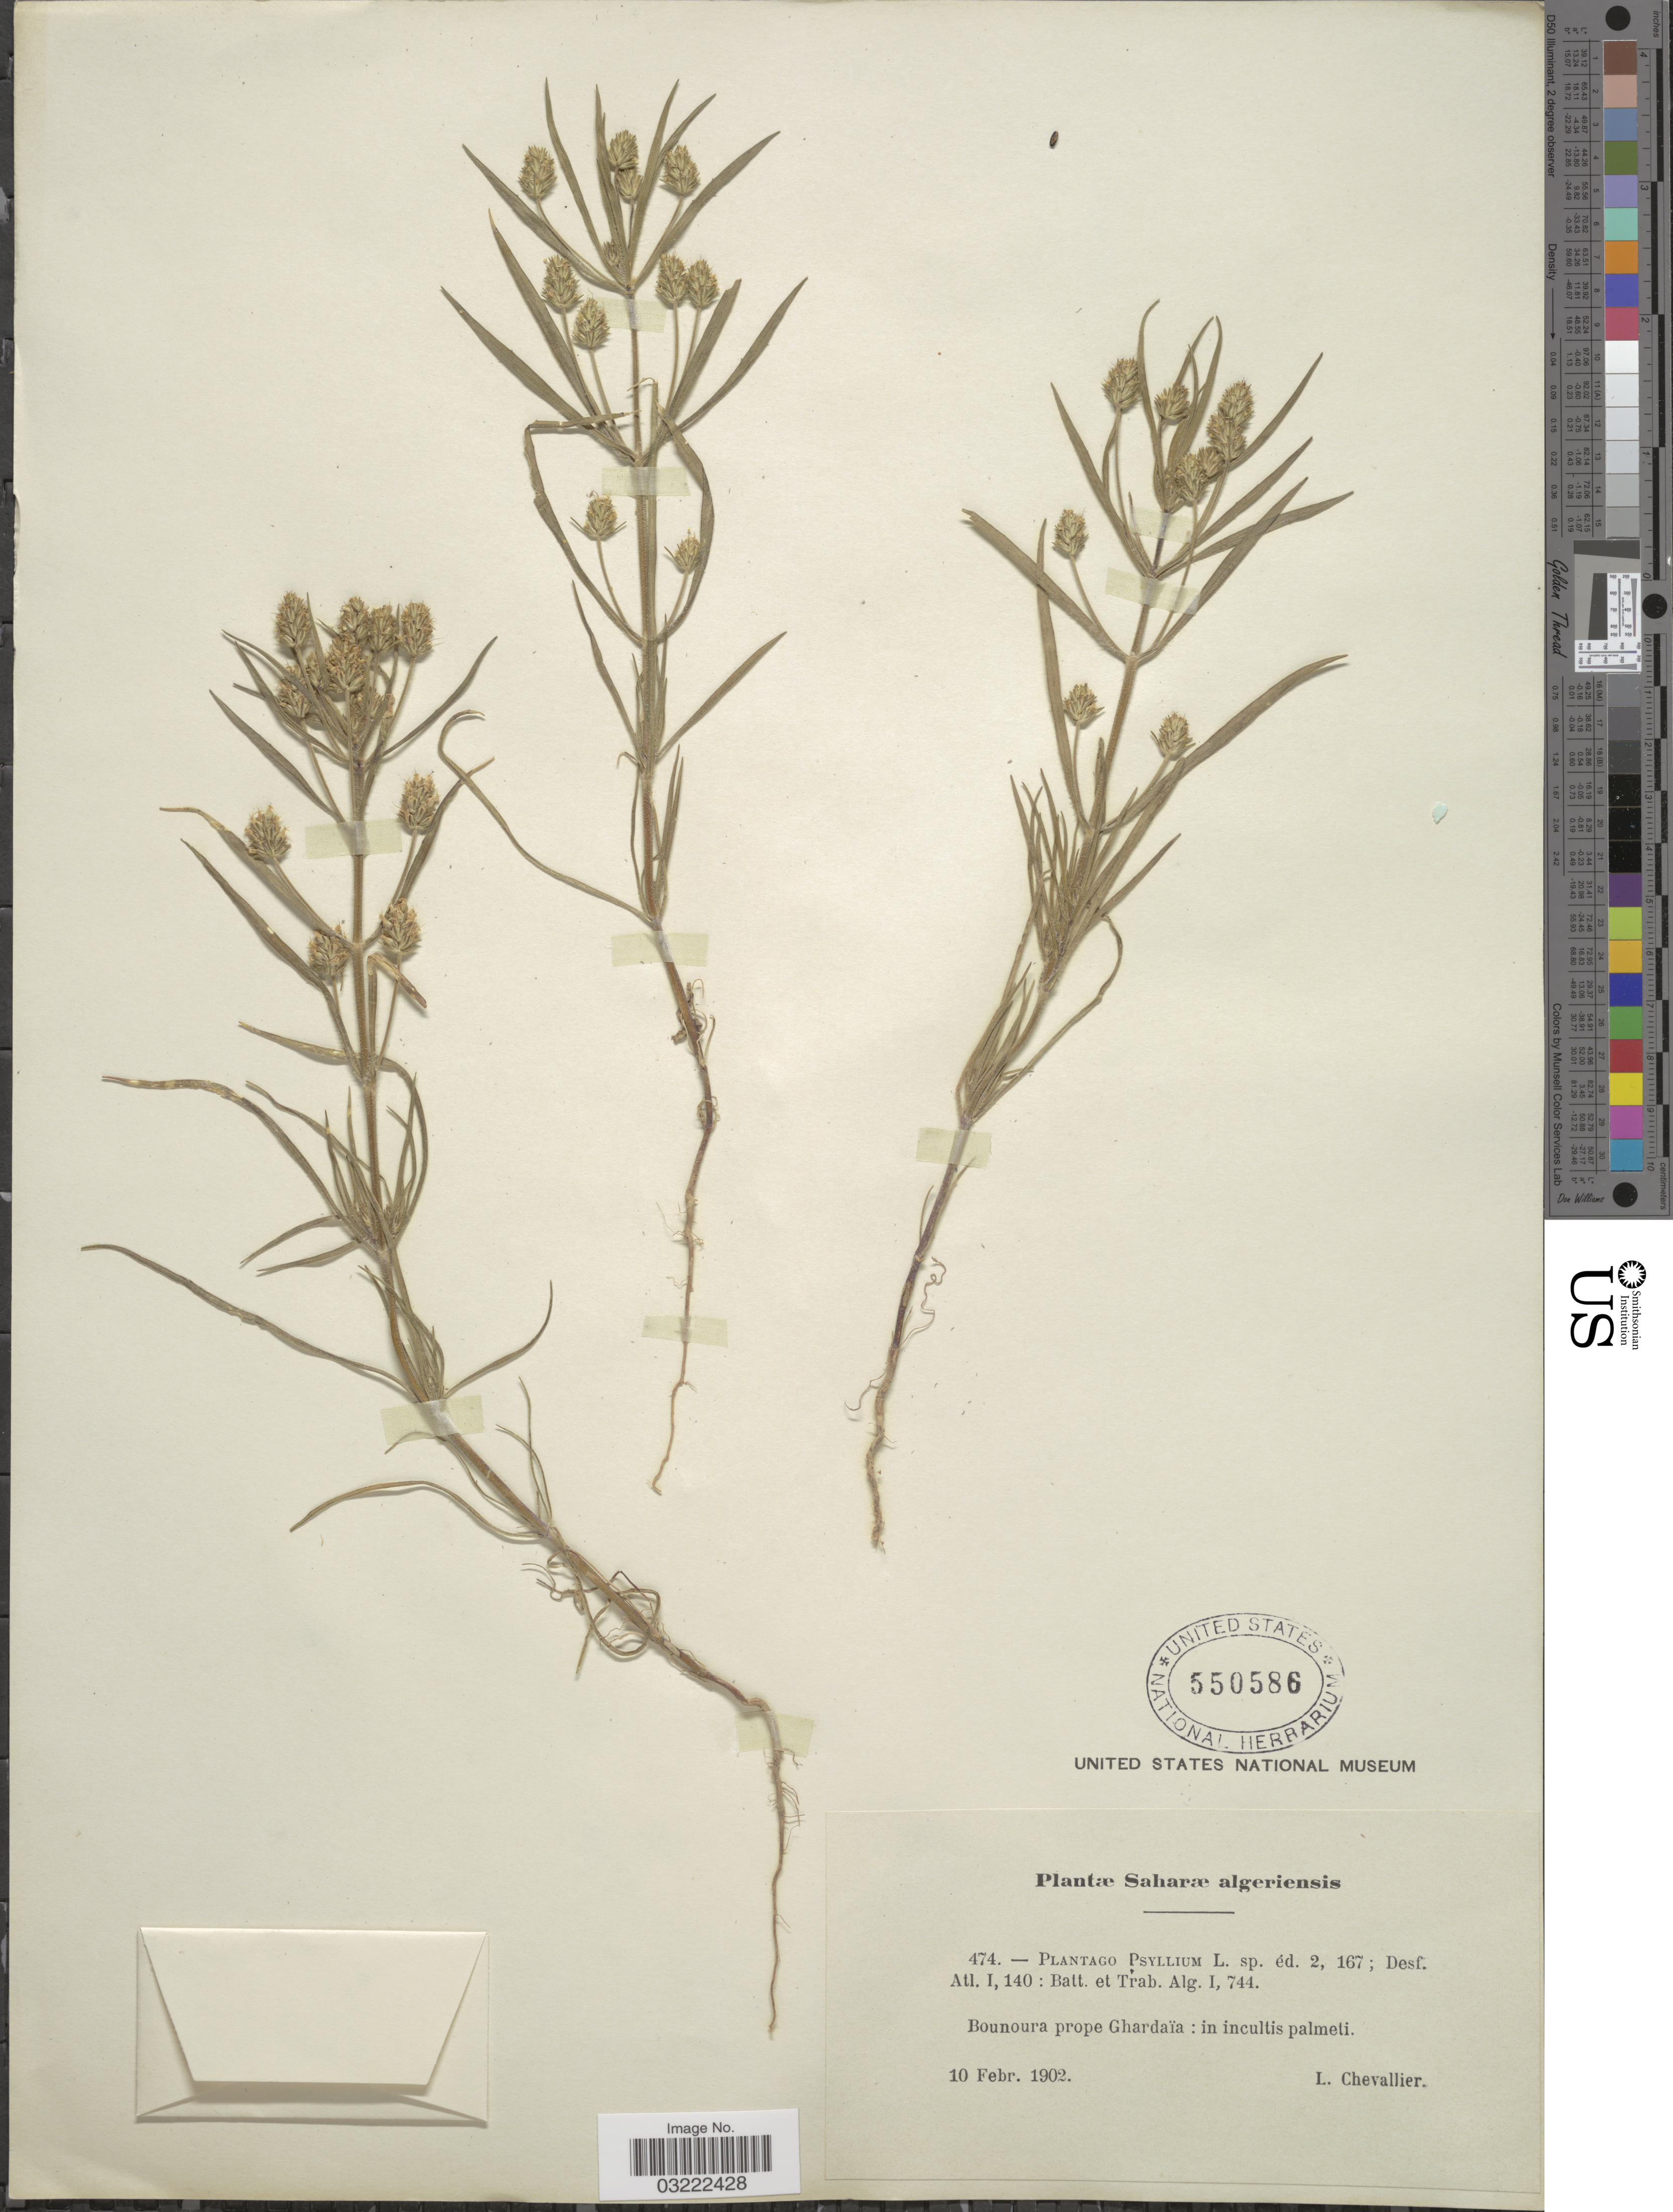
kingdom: Plantae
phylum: Tracheophyta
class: Magnoliopsida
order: Lamiales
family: Plantaginaceae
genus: Plantago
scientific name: Plantago afra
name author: L.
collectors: L. Chevallier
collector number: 474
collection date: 1902-02-10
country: Algeria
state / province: Ghardaïa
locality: Saharæ algeriensis, Bounoura prope Ghardaïa.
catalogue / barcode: US 550586